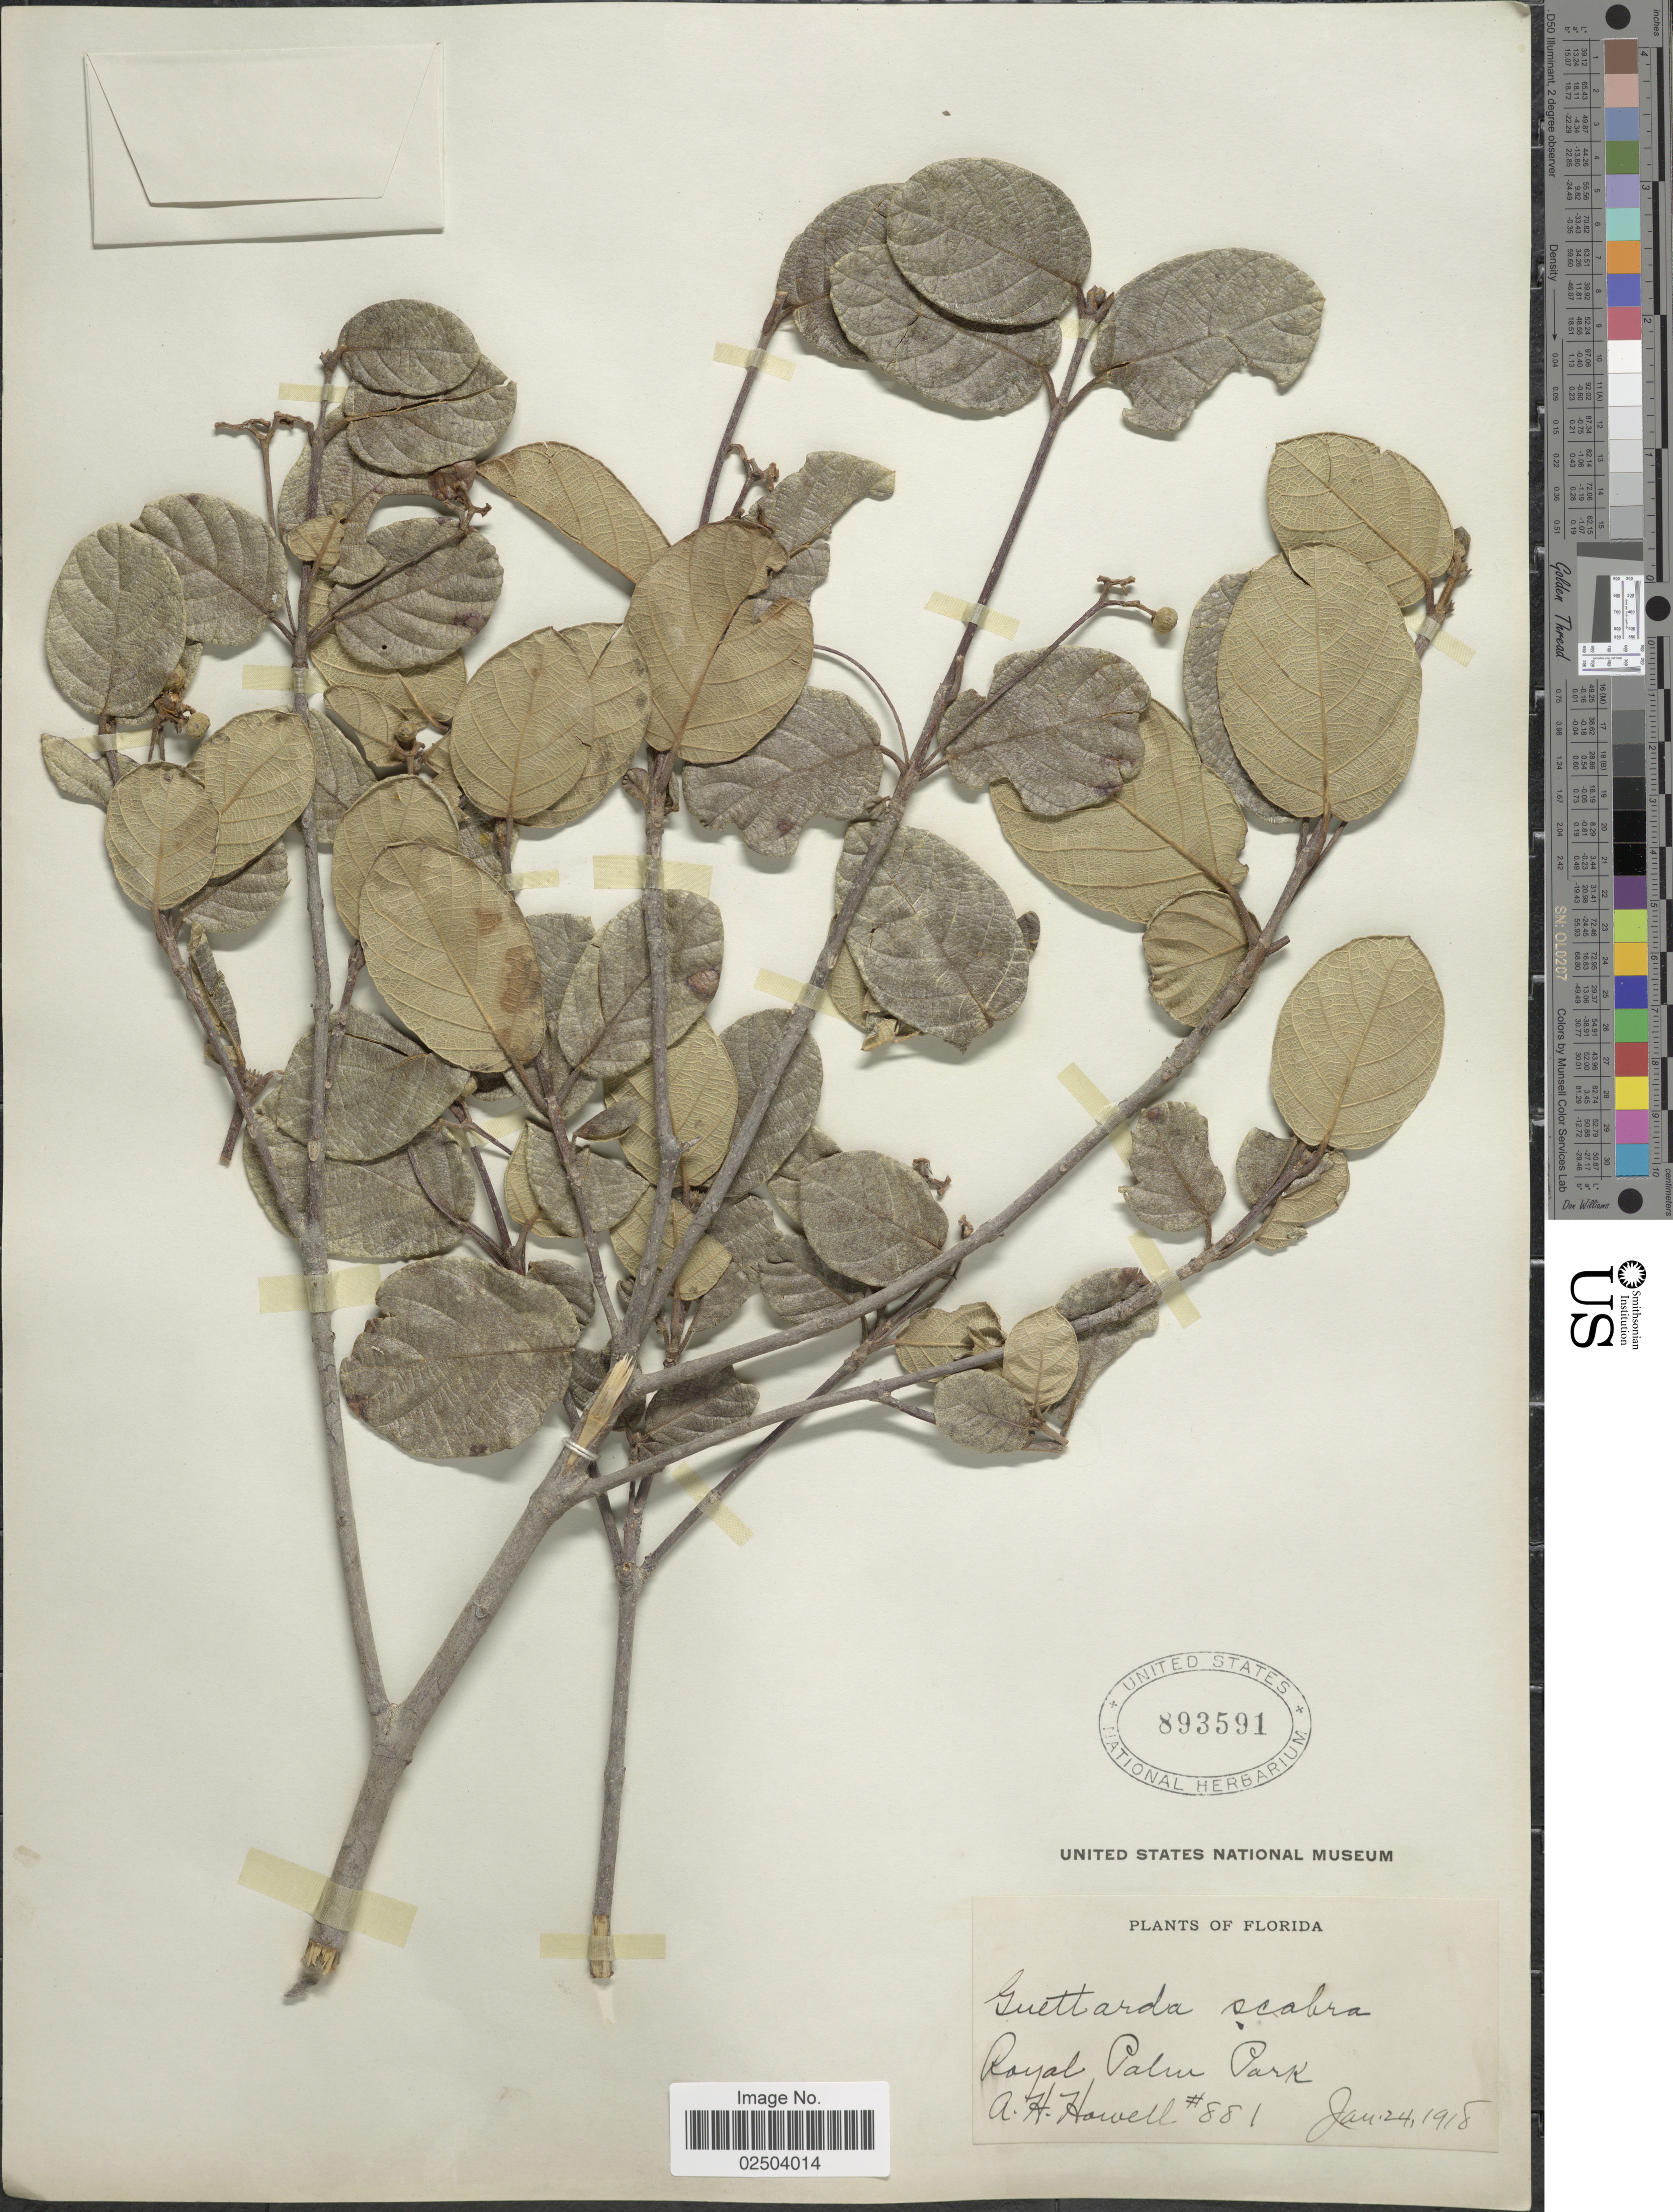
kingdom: Plantae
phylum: Tracheophyta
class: Magnoliopsida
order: Gentianales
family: Rubiaceae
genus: Guettarda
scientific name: Guettarda scabra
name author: (L.) Vent.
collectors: A. Howell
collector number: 881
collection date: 1918-01-24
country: United States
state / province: Florida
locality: Royal Palm Park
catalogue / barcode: US 893591